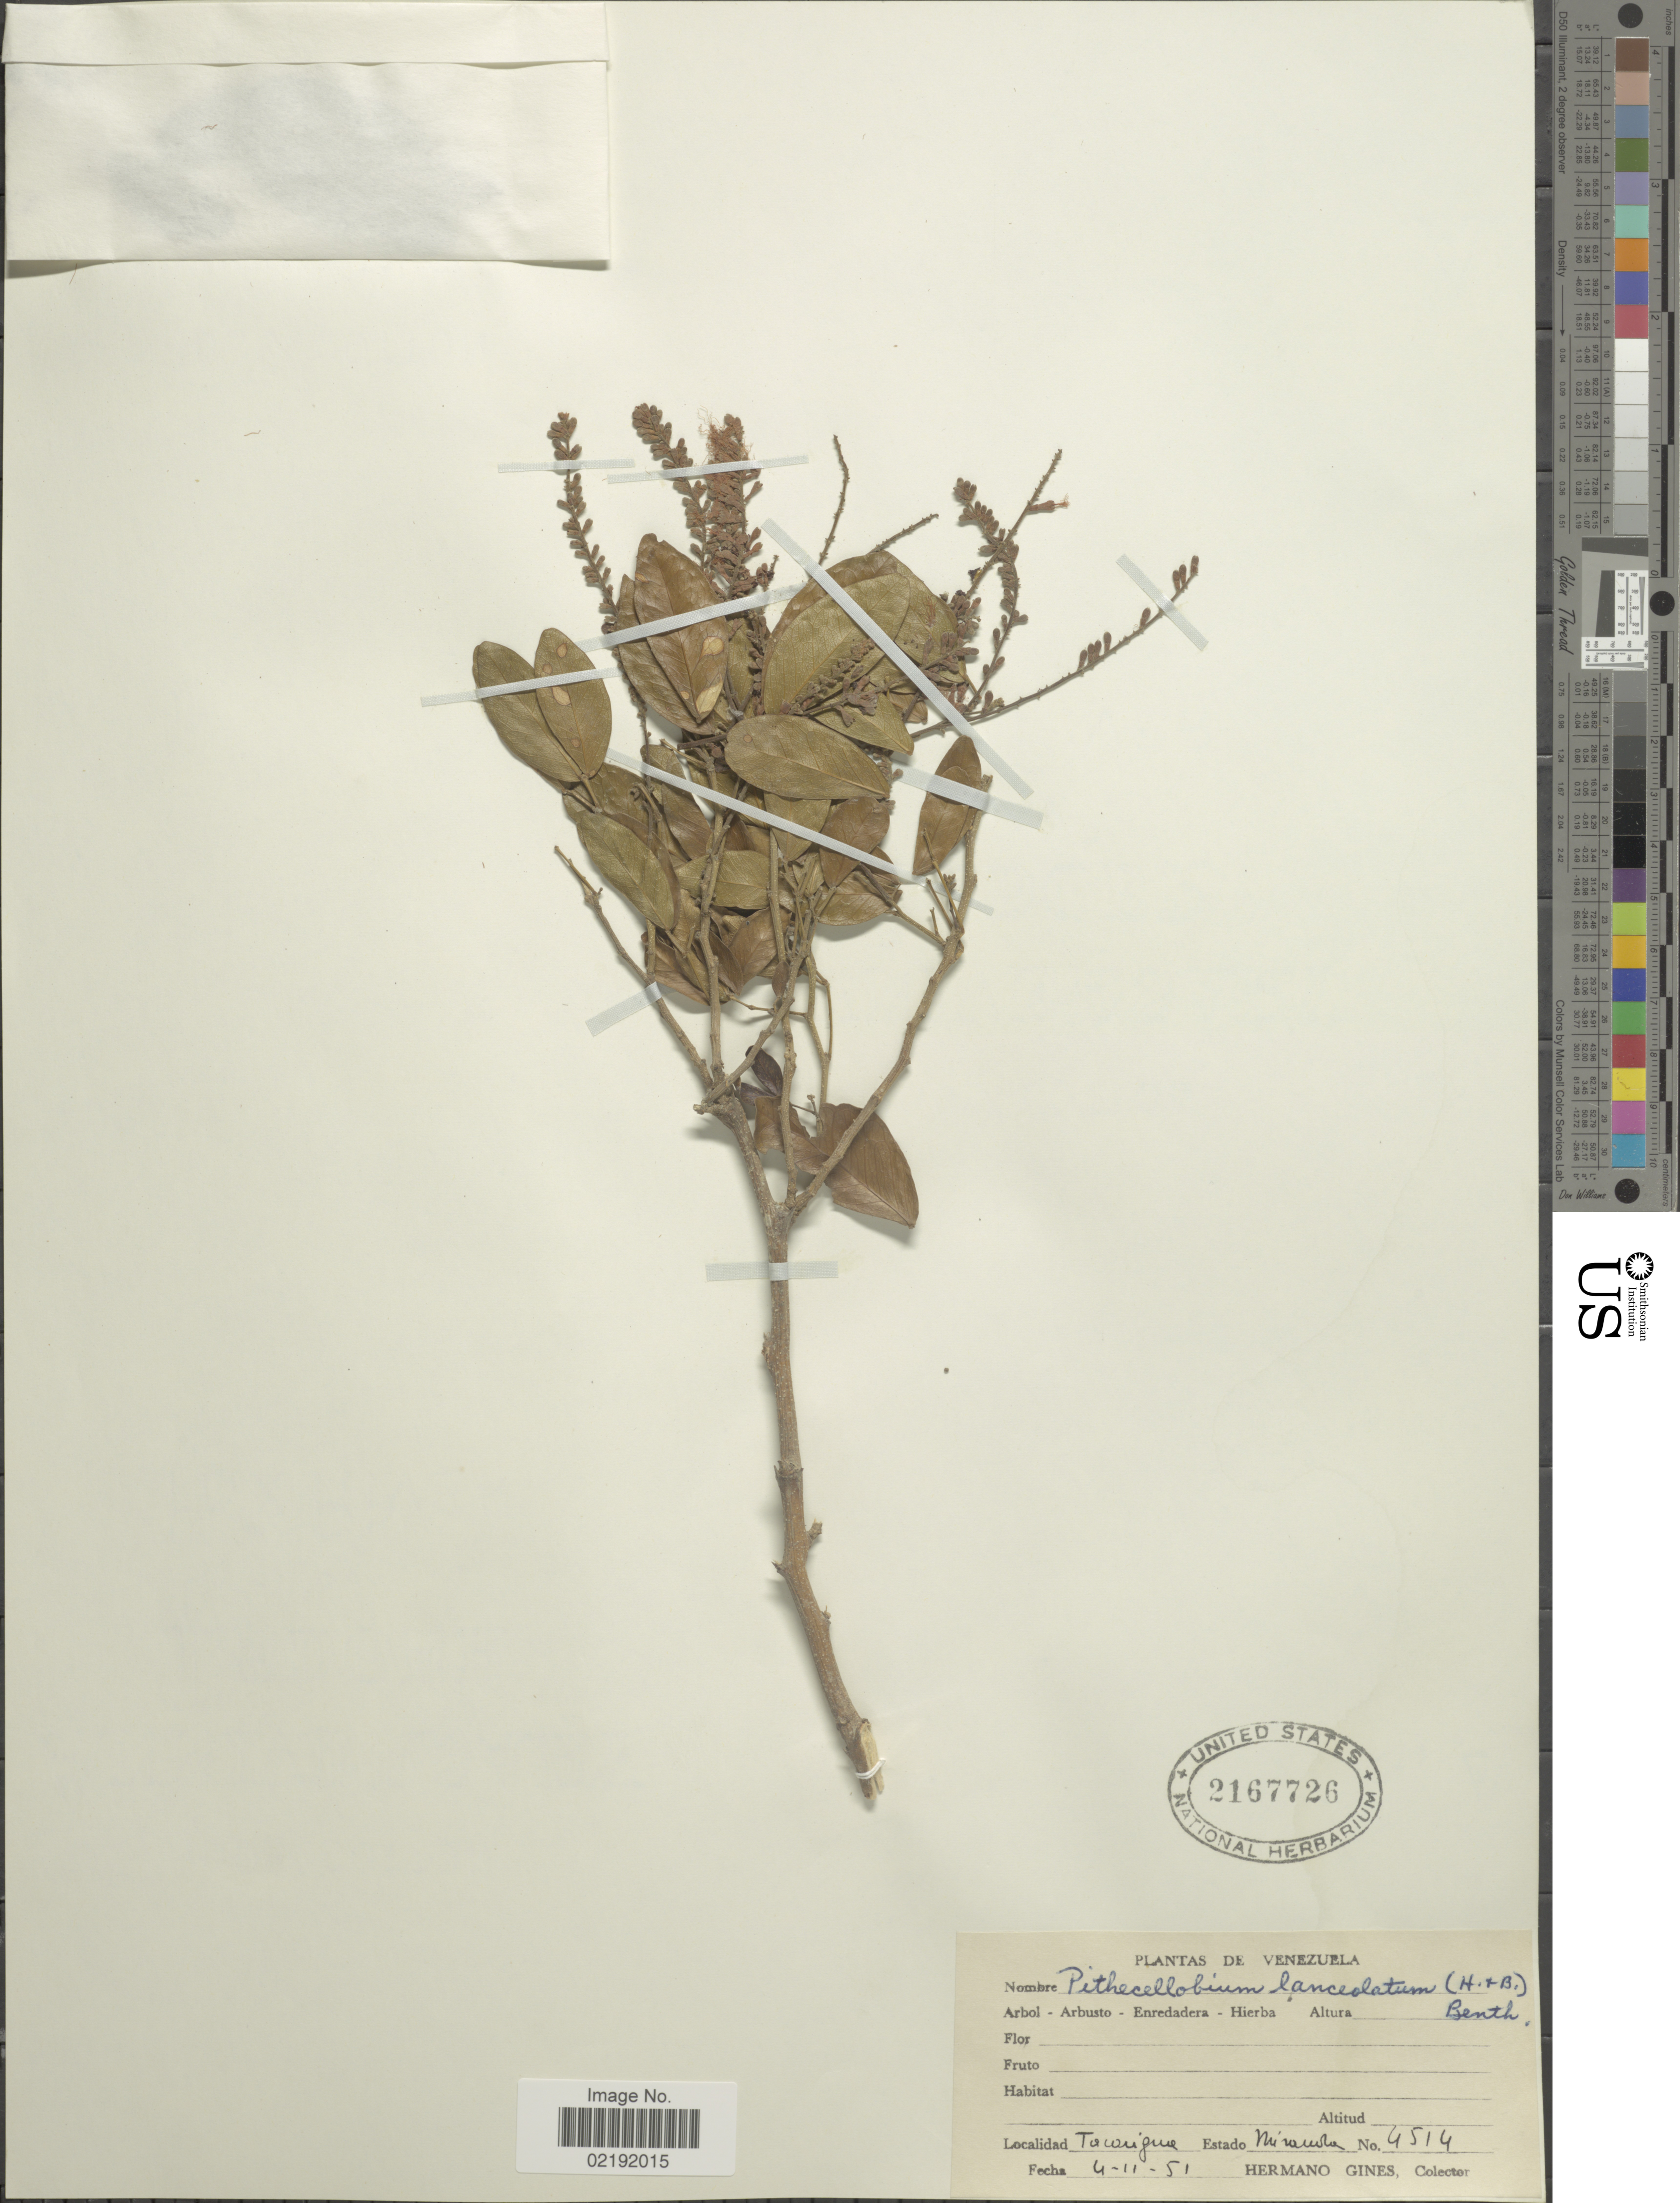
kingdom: Plantae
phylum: Tracheophyta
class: Magnoliopsida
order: Fabales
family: Fabaceae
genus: Pithecellobium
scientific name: Pithecellobium lanceolatum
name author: (Humb. & Bonpl. ex Willd.) Benth.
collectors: Bro. Gines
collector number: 4514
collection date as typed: Transcribed d/m/y: 11/4/51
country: Venezuela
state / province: Miranda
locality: Tacarigua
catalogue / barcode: US 2167726